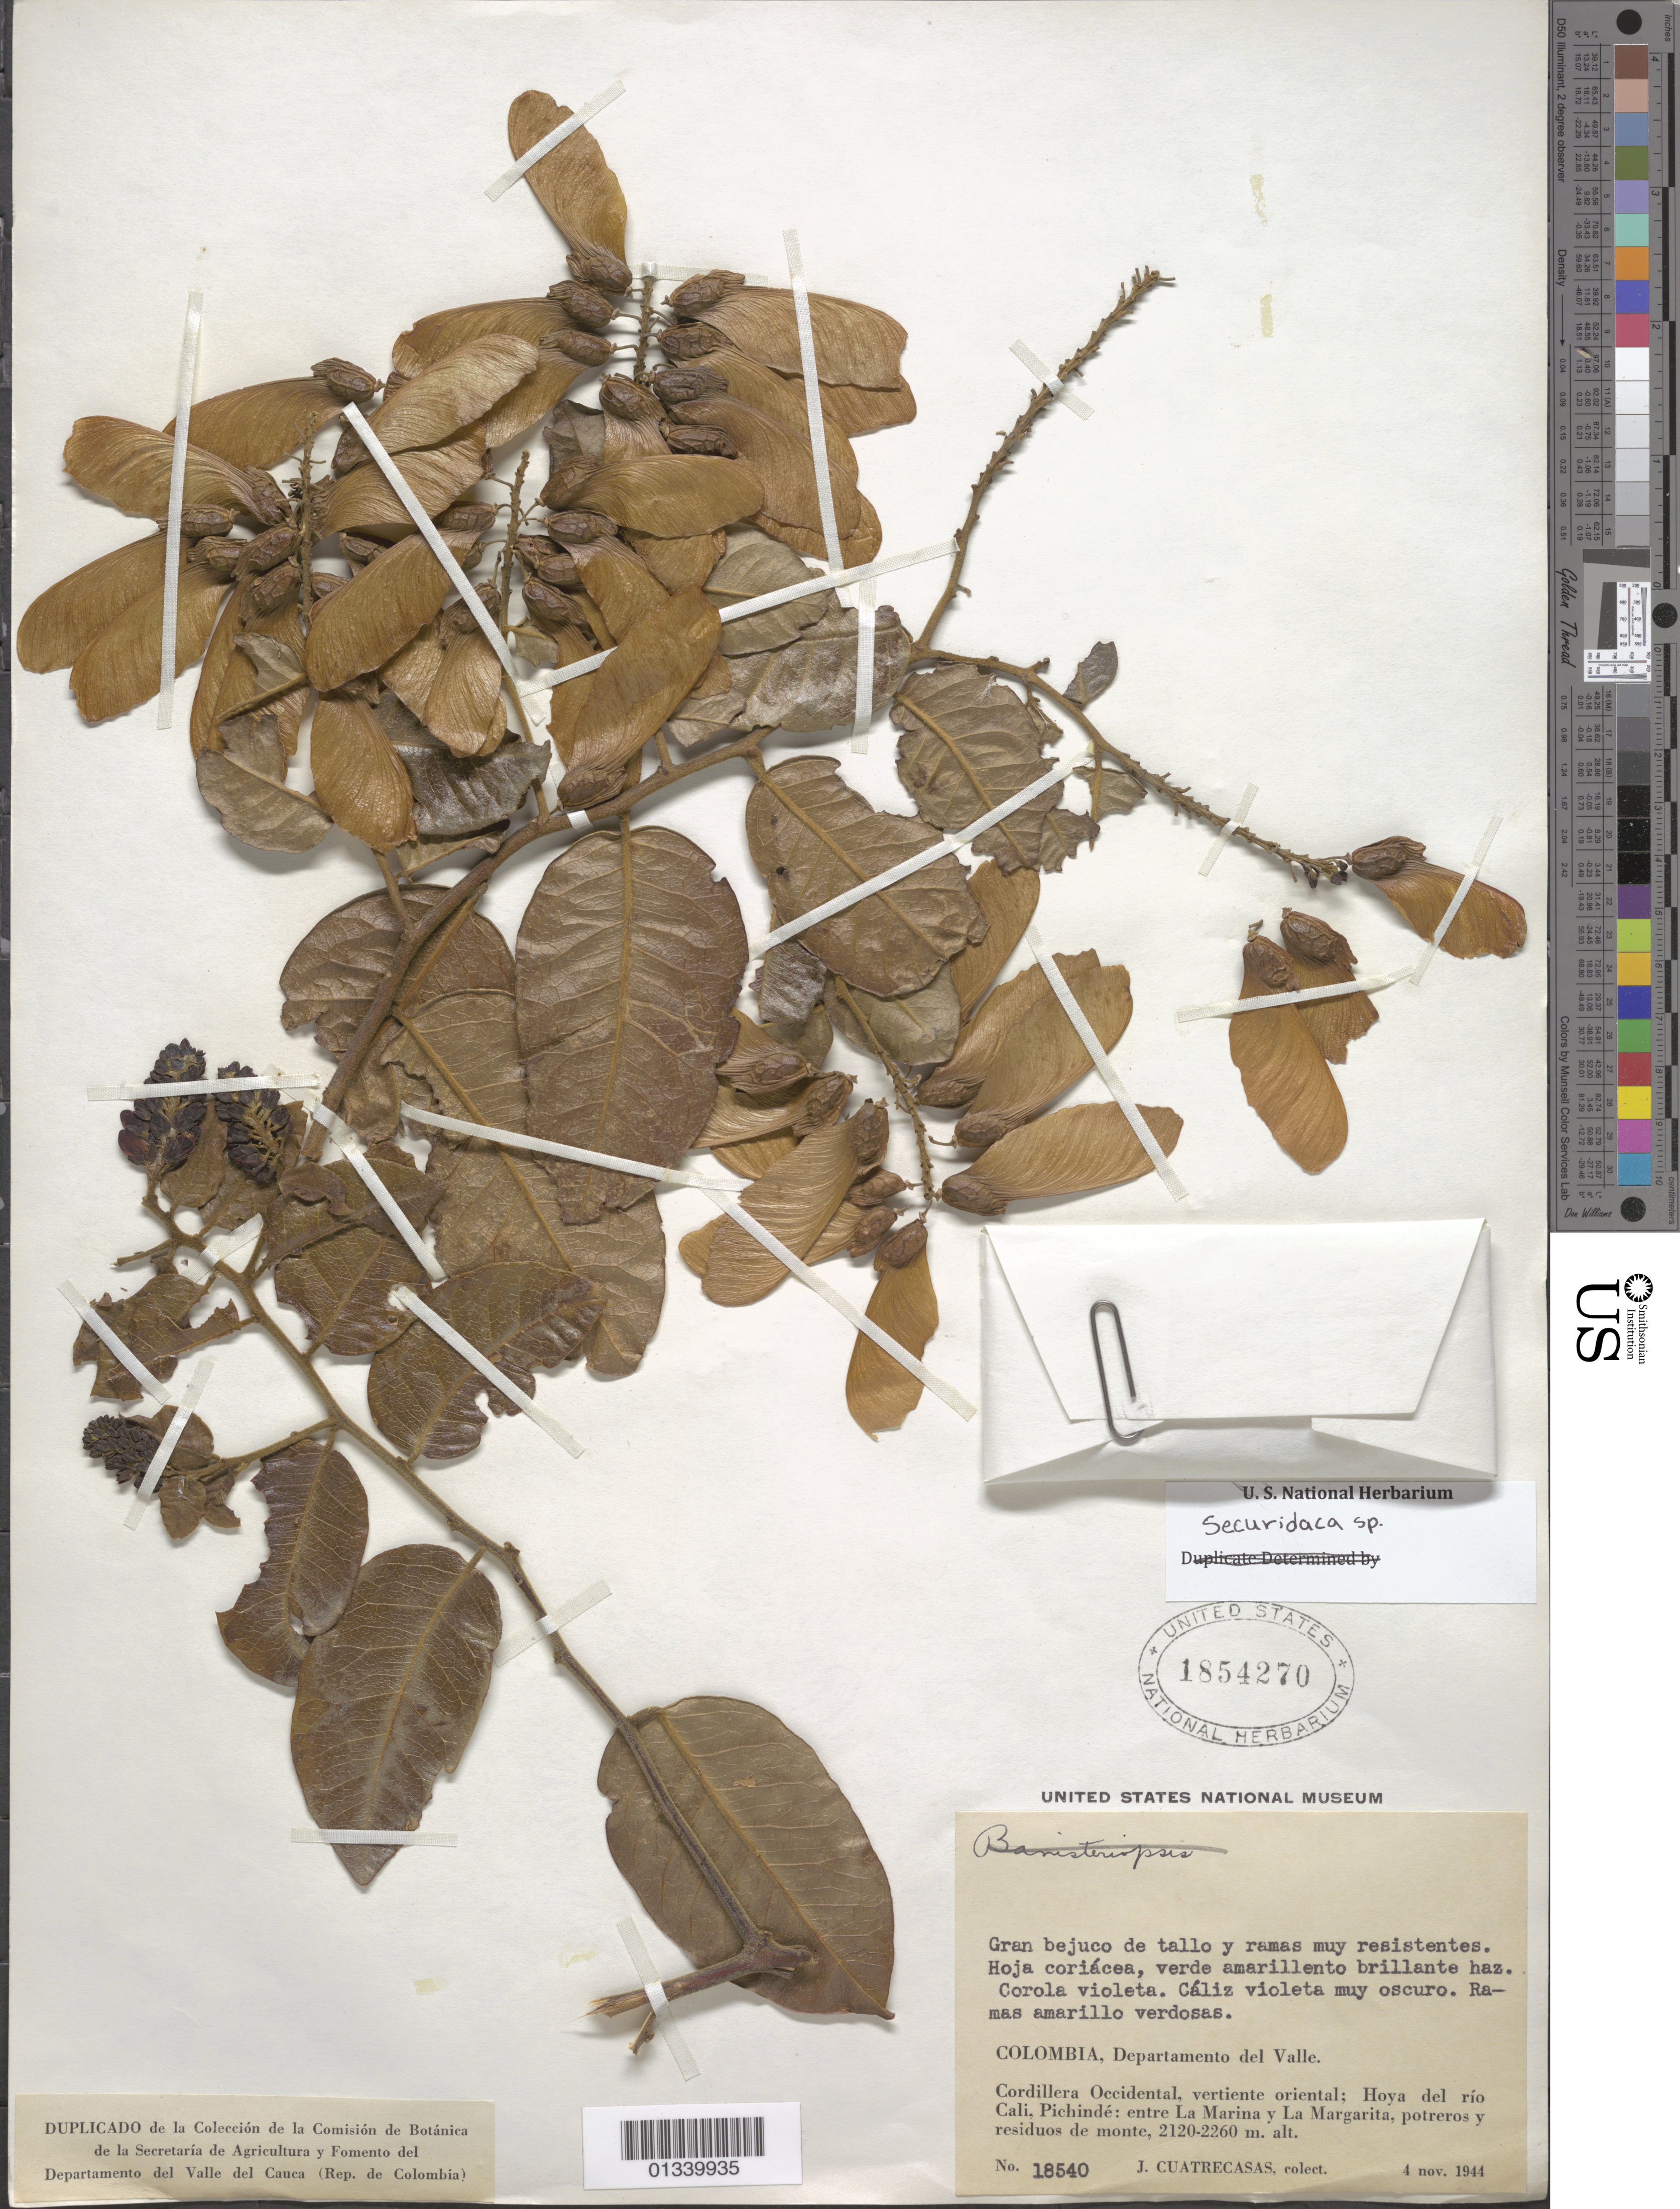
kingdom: Plantae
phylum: Tracheophyta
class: Magnoliopsida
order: Fabales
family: Polygalaceae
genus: Securidaca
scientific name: Securidaca sp.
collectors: J. Cuatrecasas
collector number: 18540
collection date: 1944-11-04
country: Colombia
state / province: Valle del Cauca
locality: Cordillera Occidental, vertiente oriental; Hoya del rio Cali, Pichinde: entre La Marina y La Margarita.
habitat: Potreros y residuos de monte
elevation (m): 2120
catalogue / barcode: US 1854270